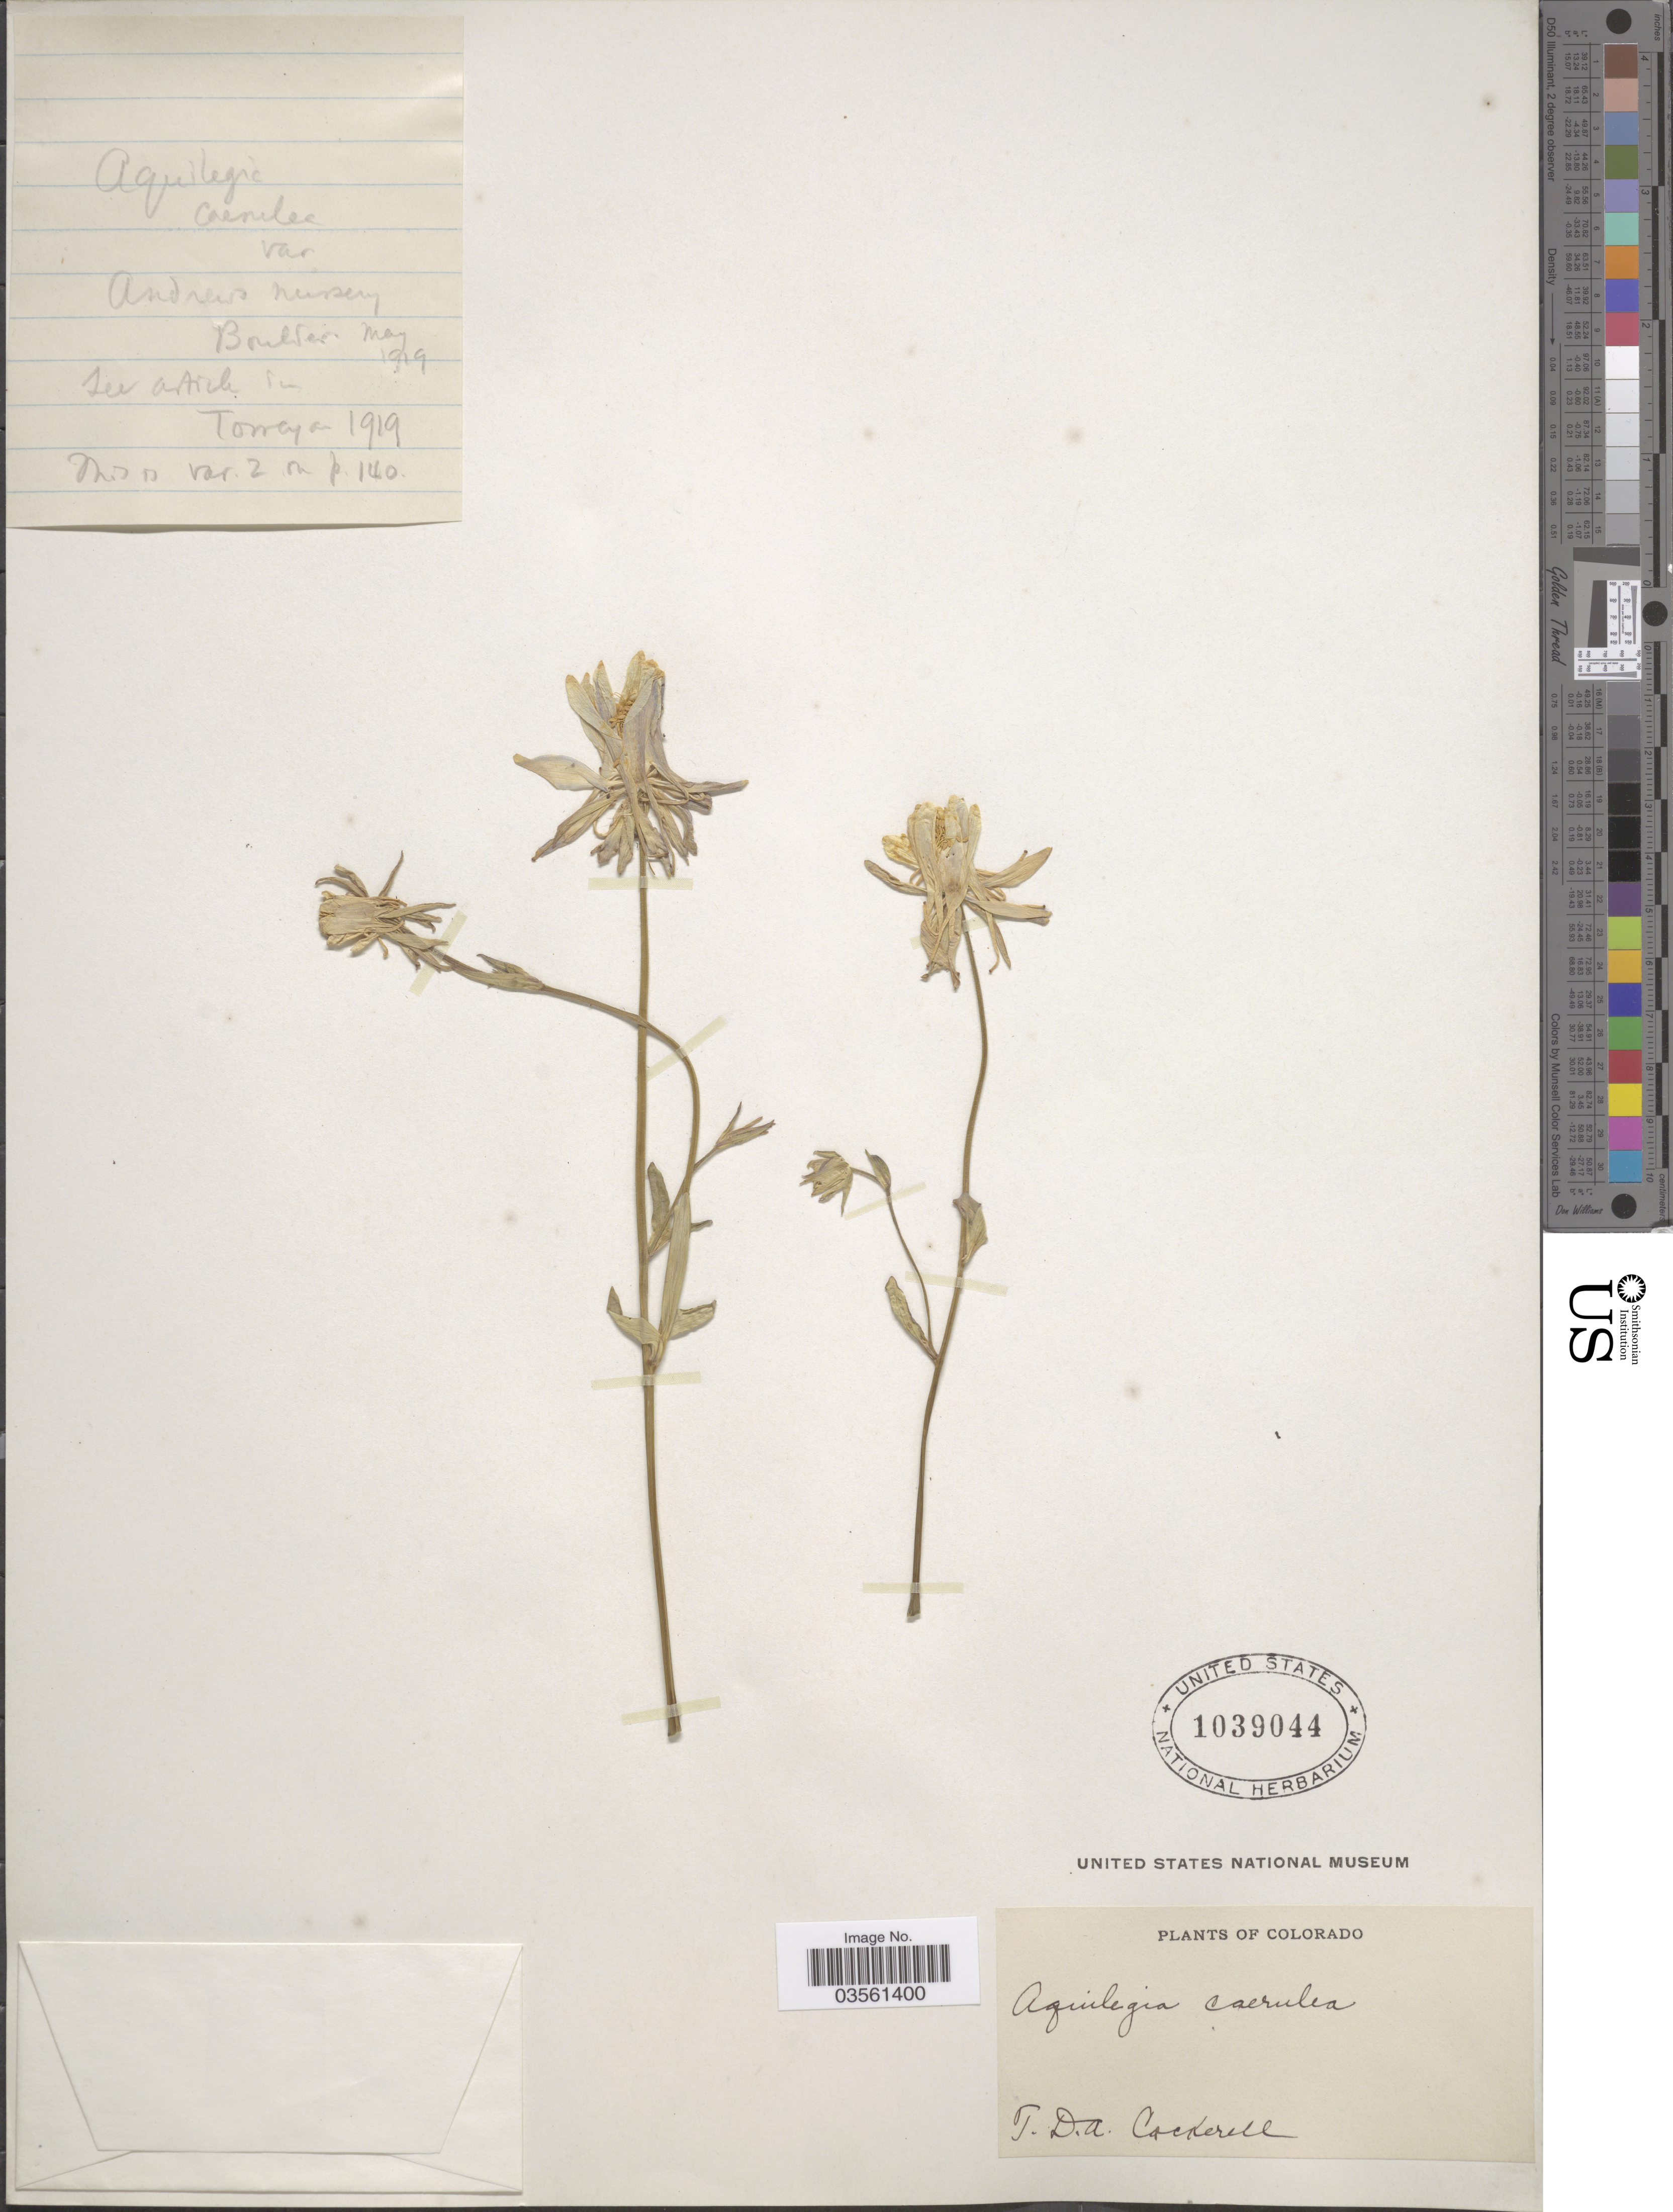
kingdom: Plantae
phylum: Tracheophyta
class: Magnoliopsida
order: Ranunculales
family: Ranunculaceae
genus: Aquilegia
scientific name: Aquilegia coerulea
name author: E. James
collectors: T. Cockerell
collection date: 1919-05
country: United States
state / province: Colorado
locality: Andreas Nursery. Boulder.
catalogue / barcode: US 1039044